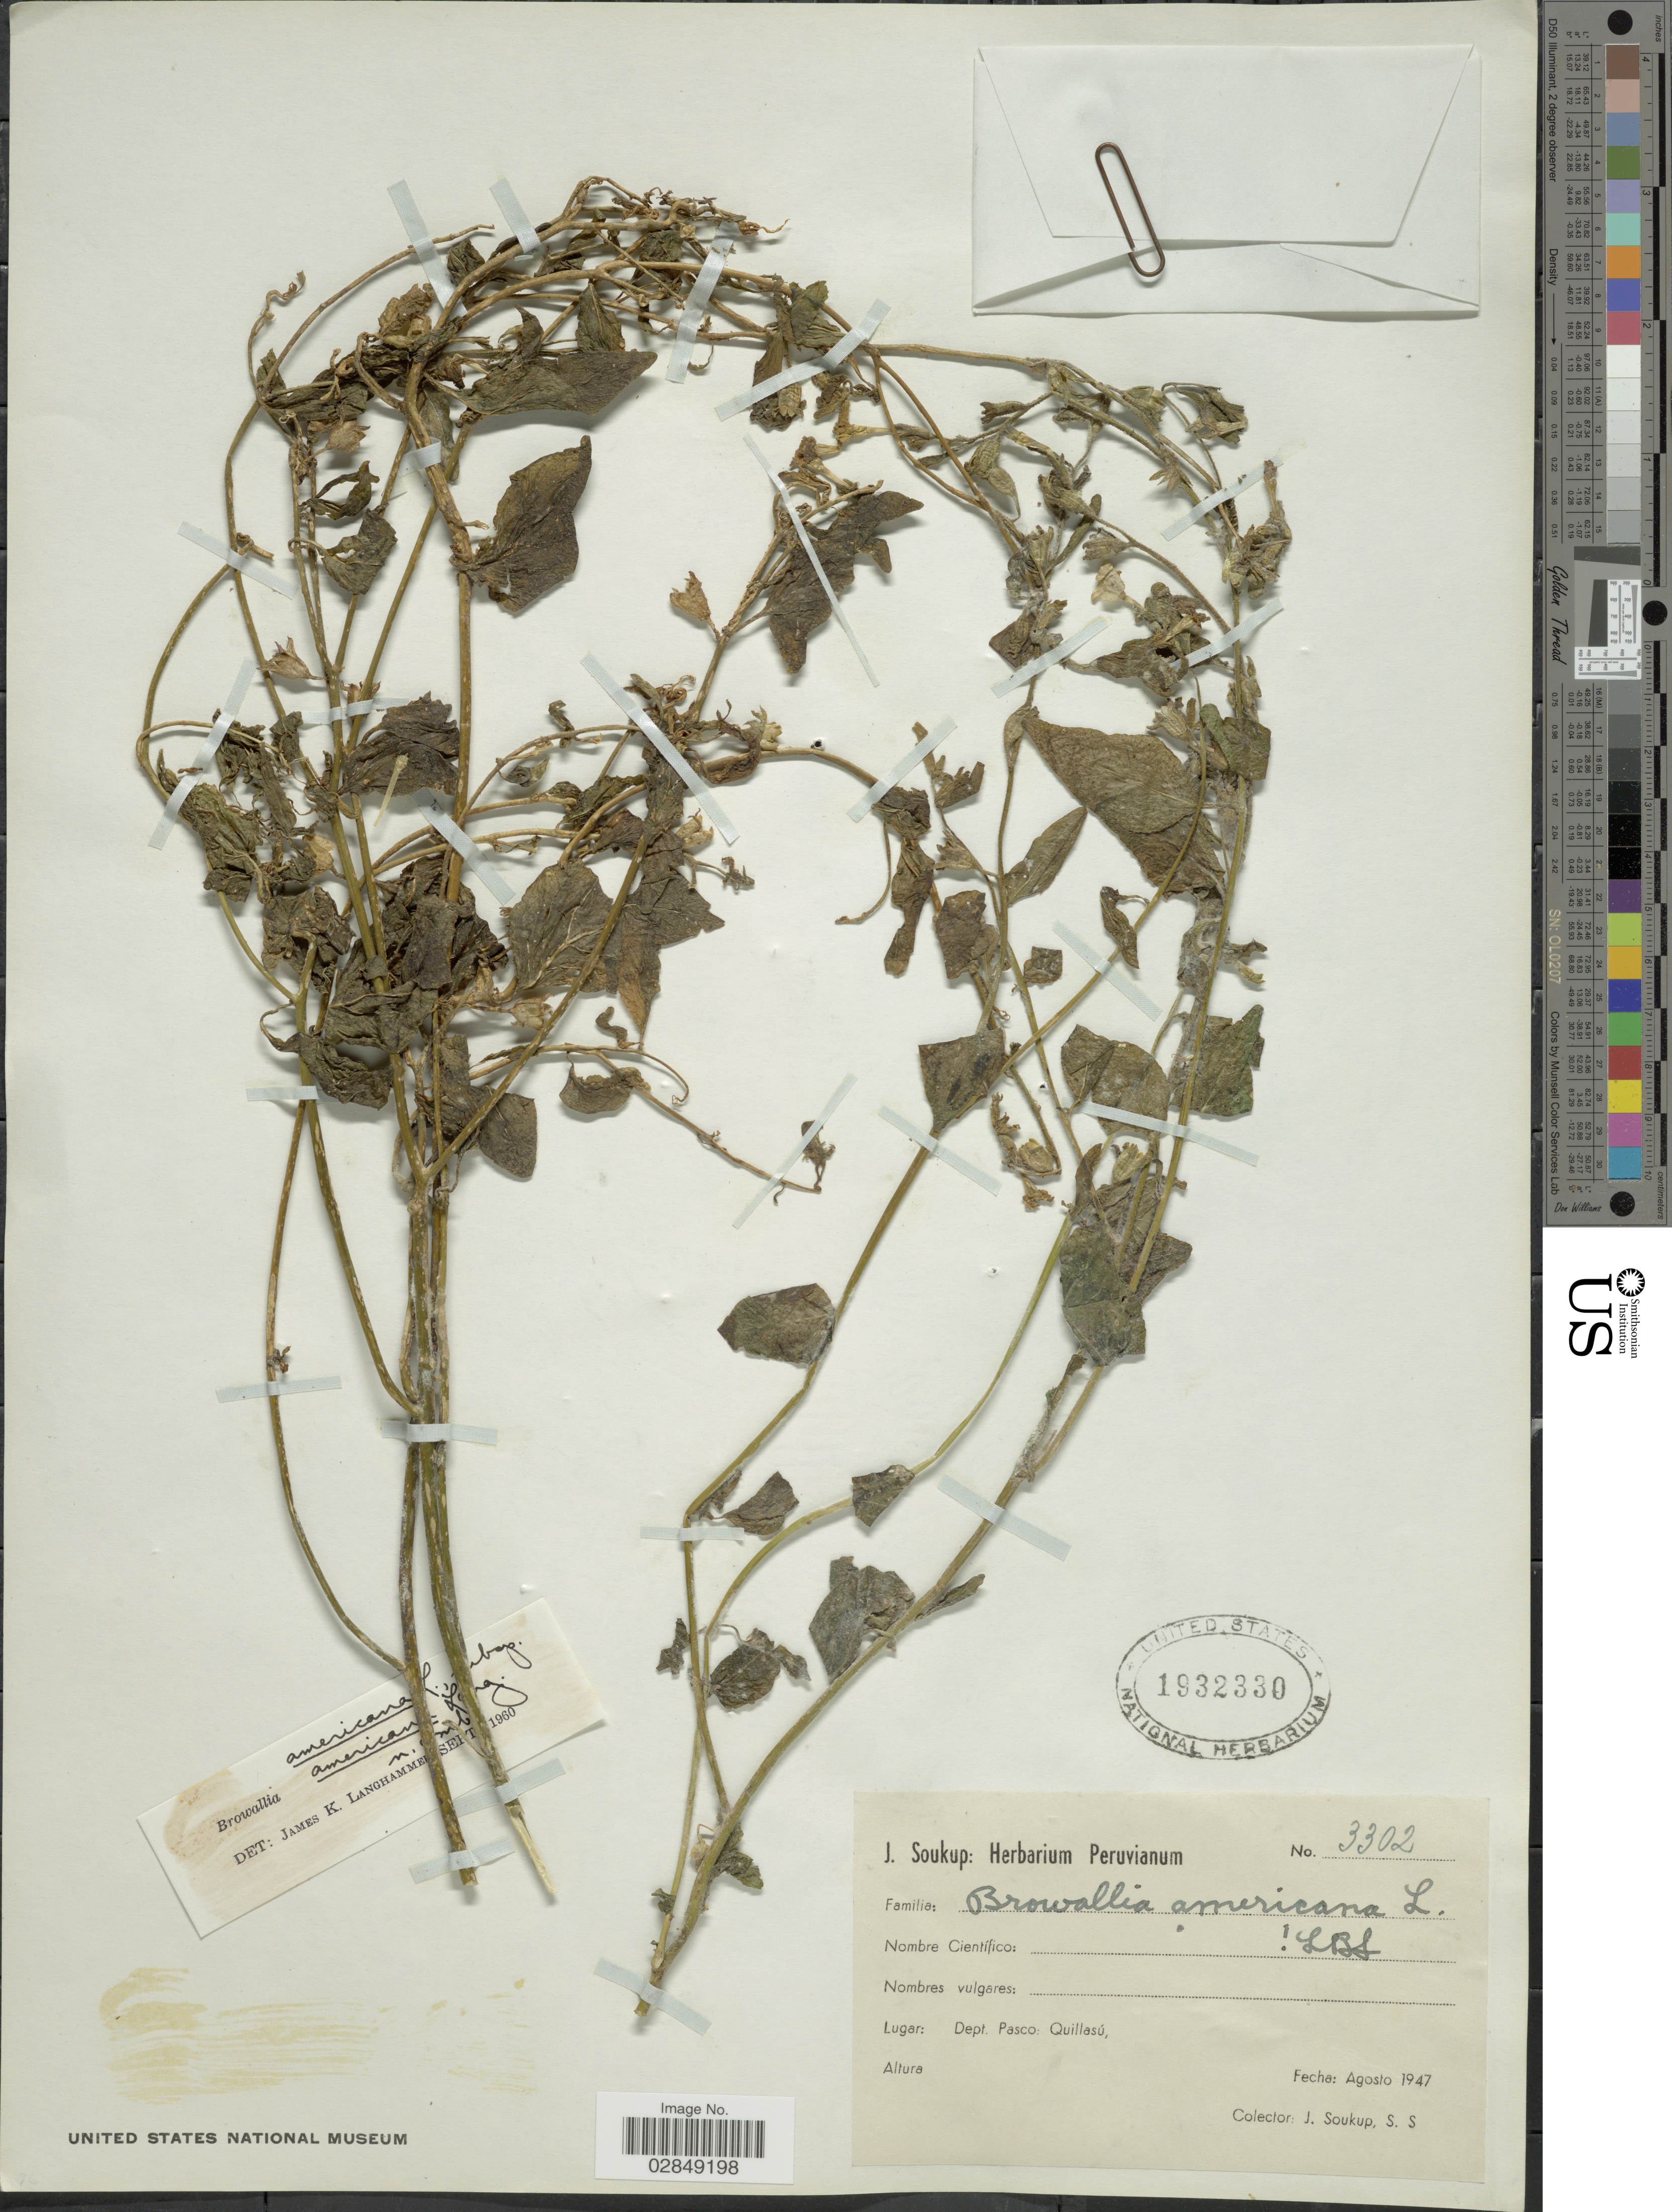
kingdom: Plantae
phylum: Tracheophyta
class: Magnoliopsida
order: Solanales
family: Solanaceae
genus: Browallia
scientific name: Browallia americana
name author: L.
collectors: J. Soukup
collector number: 3302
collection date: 1947-08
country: Peru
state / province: Pasco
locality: Dept. Pasco: Quillasú.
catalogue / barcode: US 1932330